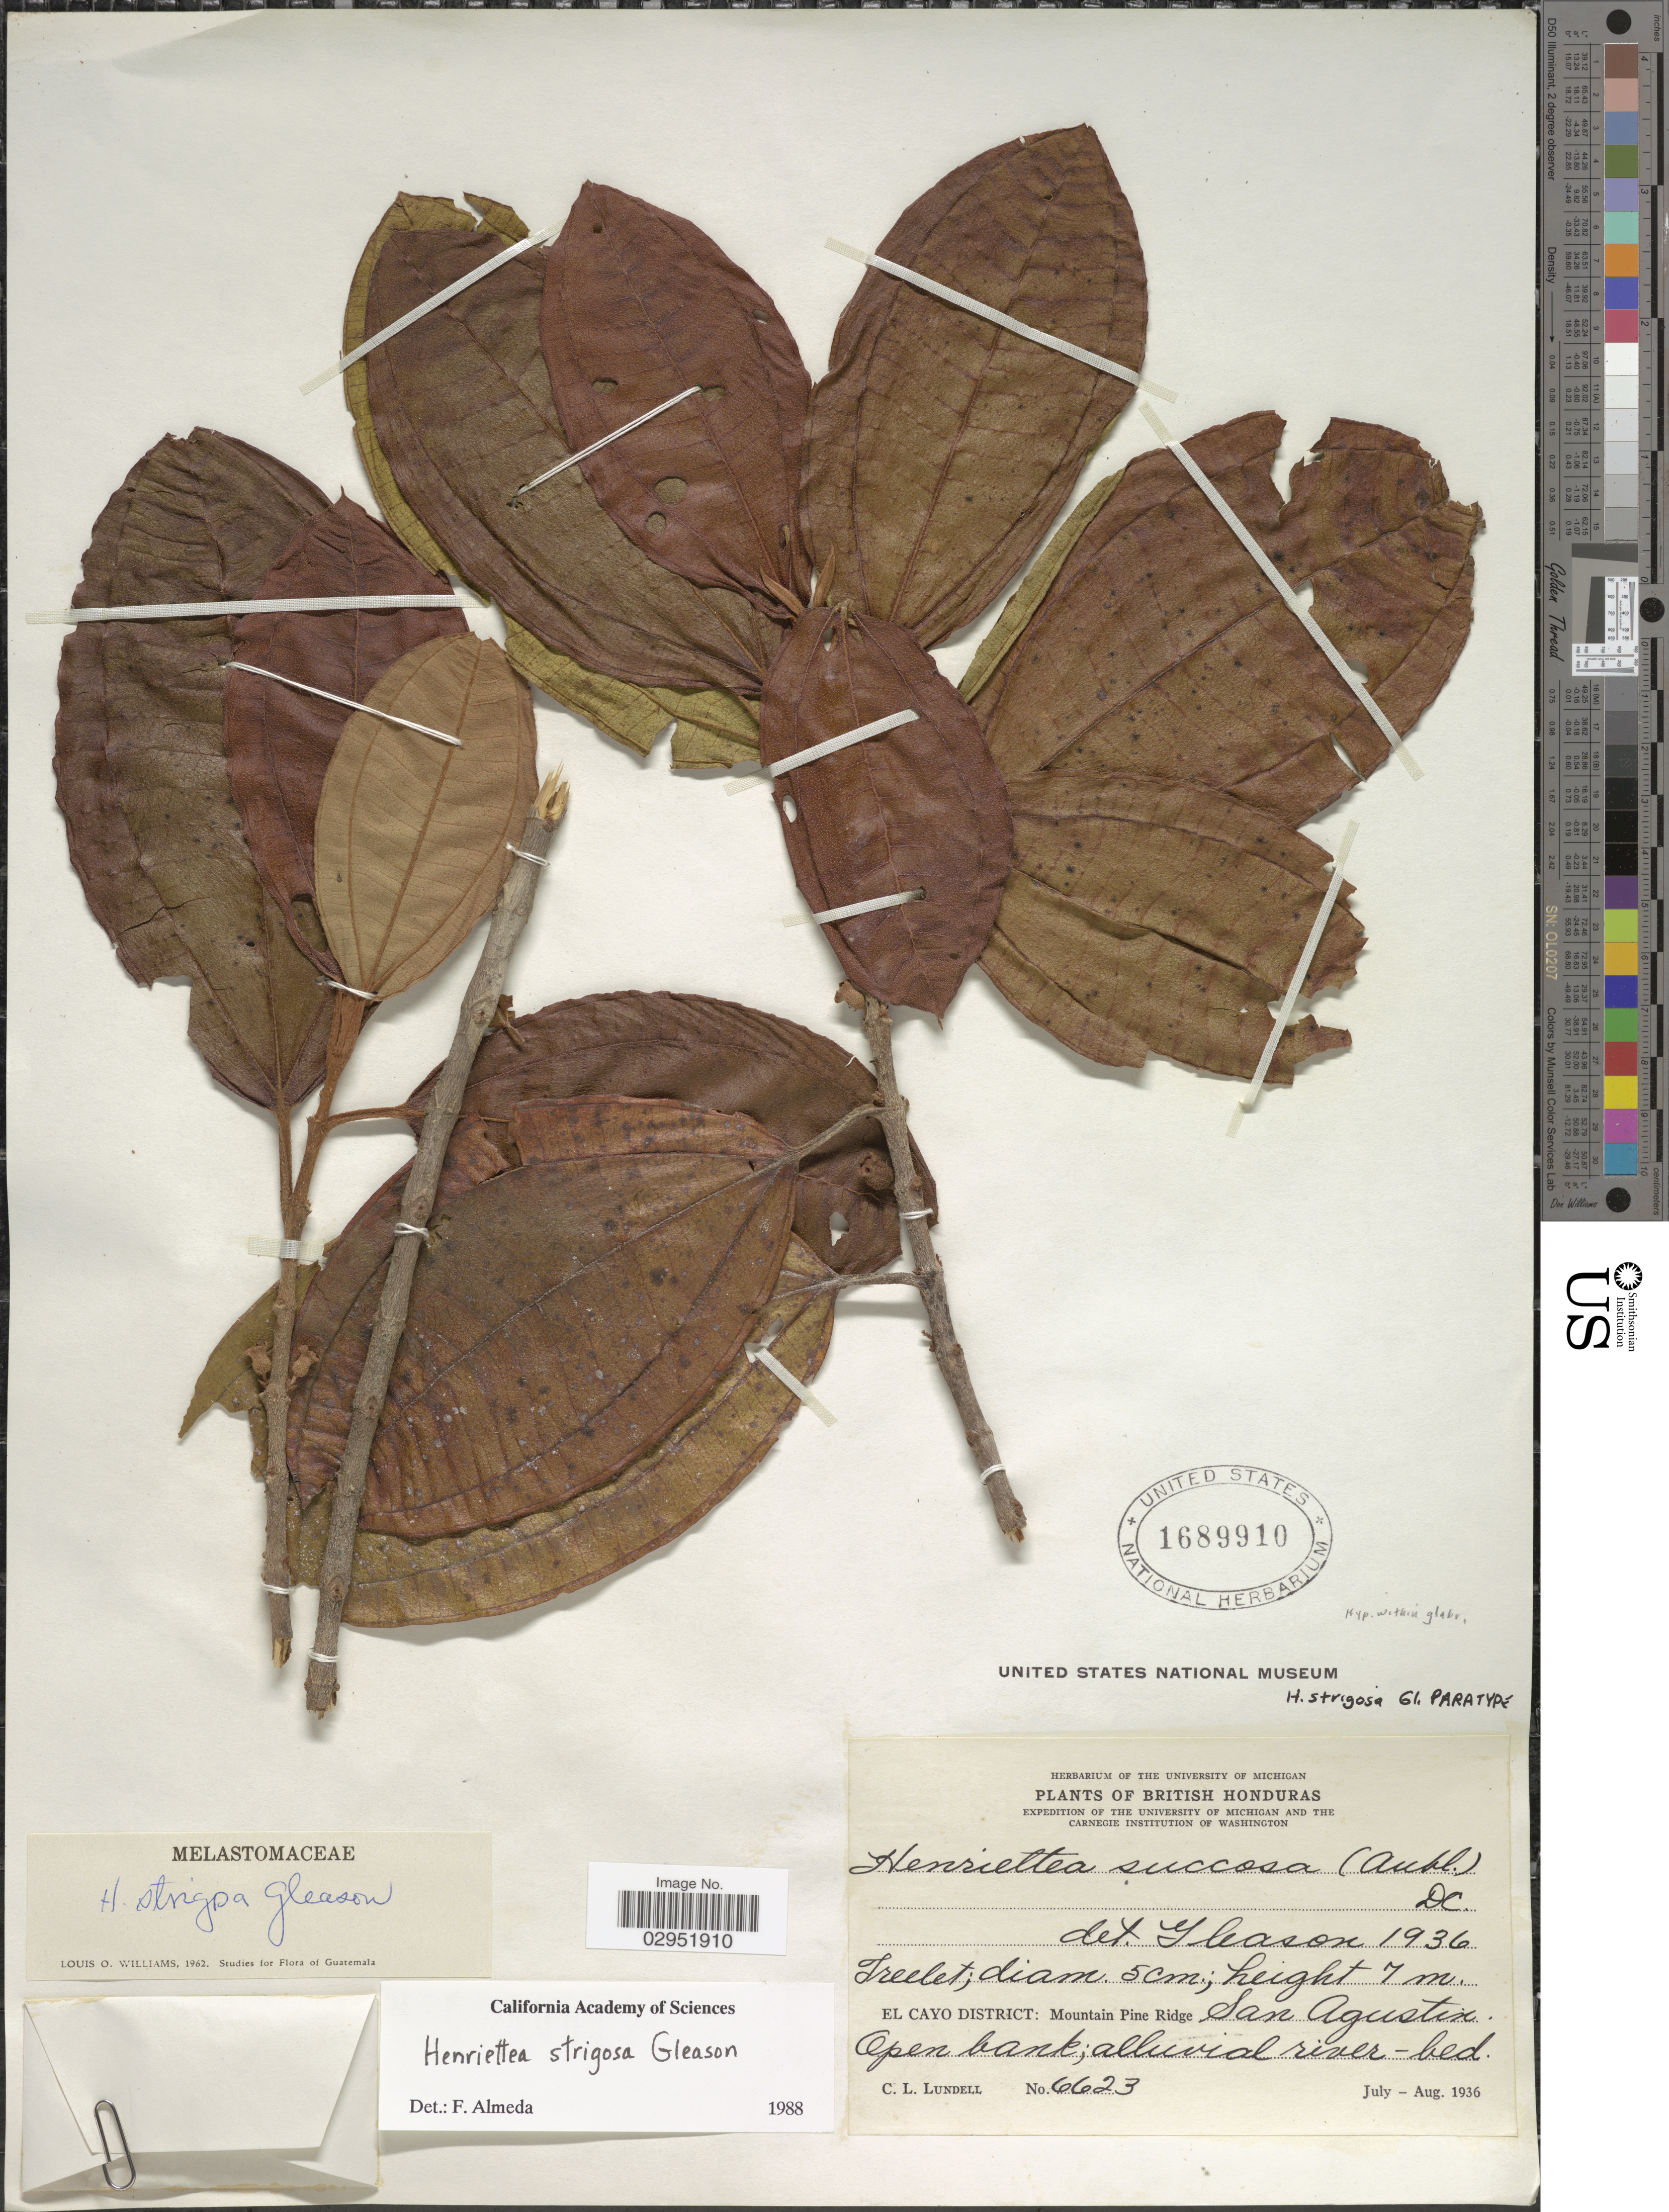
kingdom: Plantae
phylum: Tracheophyta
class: Magnoliopsida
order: Myrtales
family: Melastomataceae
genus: Henriettea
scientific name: Henriettea strigosa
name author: Gleason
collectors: C. L. Lundell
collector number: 6623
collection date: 1936-07/1936-08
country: Belize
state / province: Cayo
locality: British Honduras, El Cayo District: Mountain Pine Ridge, San Agustin.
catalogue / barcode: US 1689910